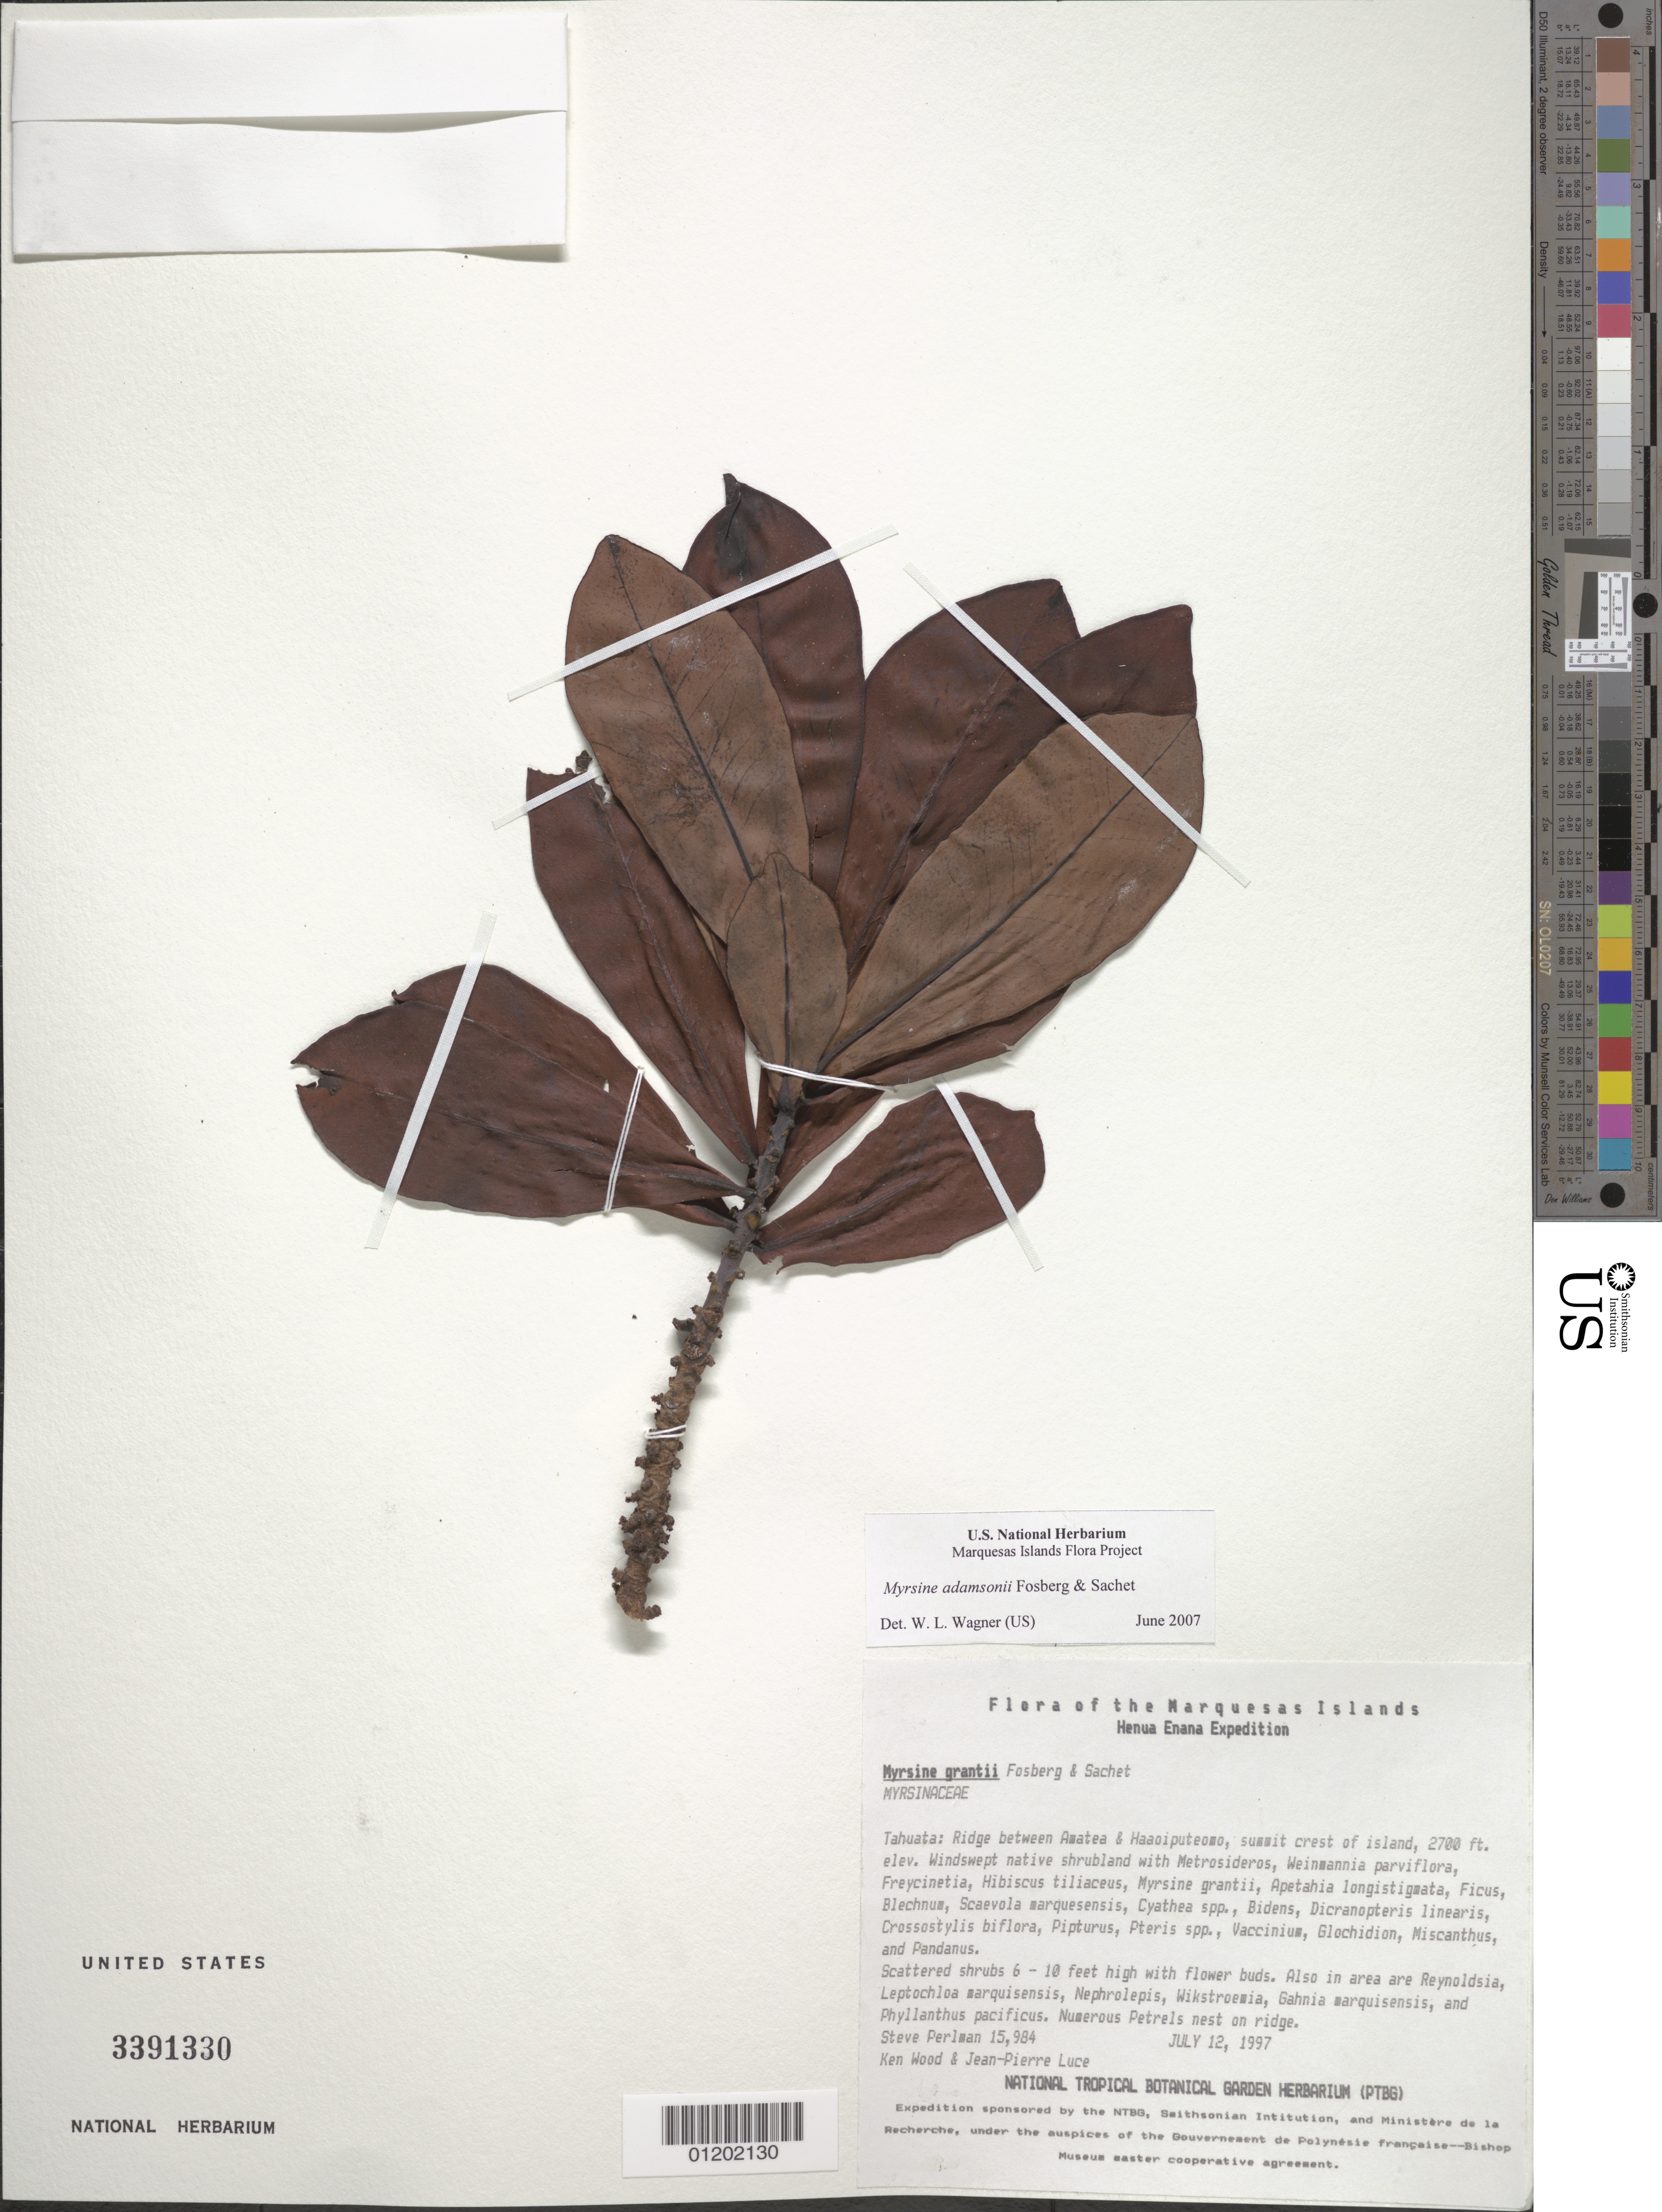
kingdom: Plantae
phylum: Tracheophyta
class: Magnoliopsida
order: Ericales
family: Primulaceae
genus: Myrsine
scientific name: Myrsine adamsonii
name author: Fosberg & Sachet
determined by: Wagner, W. L., (BOT), Smithsonian Institution - National Museum of Natural History (UNITED STATES)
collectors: S. P. Perlman, K. R. Wood & J. Luce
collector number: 15984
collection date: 1997-07-12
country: French Polynesia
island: Tahuata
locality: Ridge between Amatea & Haaoiputeomo, summit crest of island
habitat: Windswept native shrubland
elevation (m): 823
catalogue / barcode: US 3391330